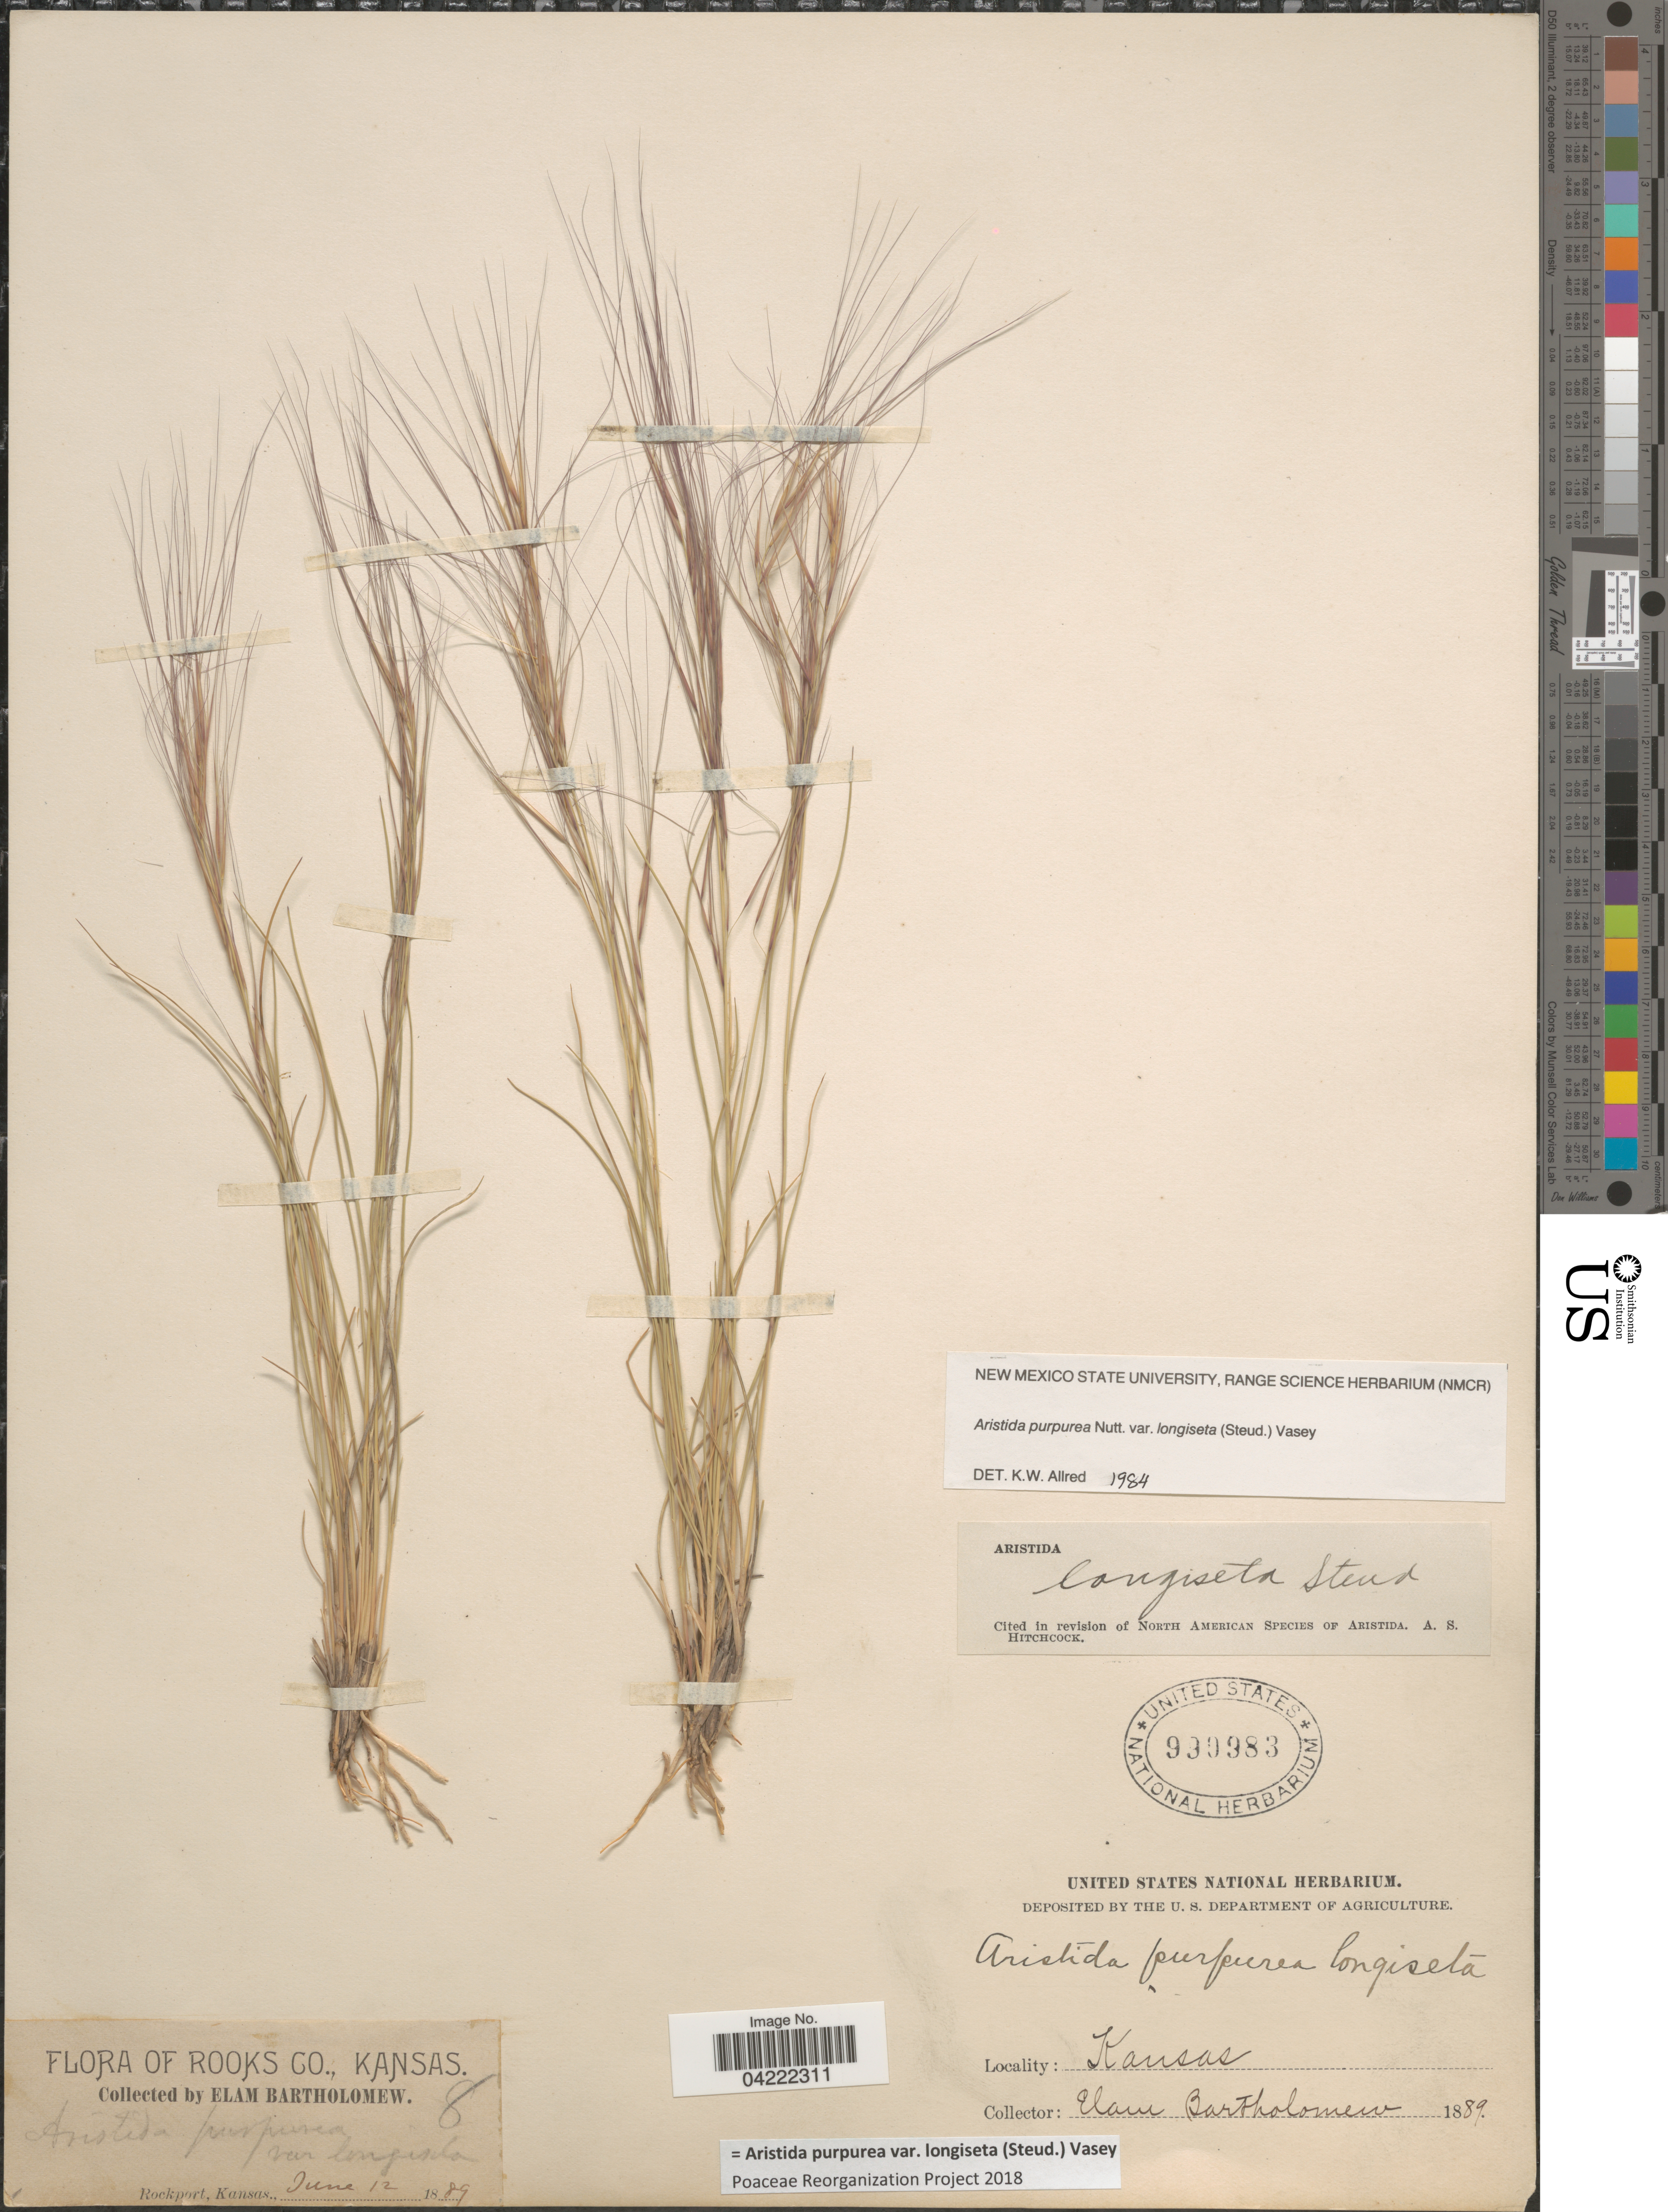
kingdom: Plantae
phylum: Tracheophyta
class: Liliopsida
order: Poales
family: Poaceae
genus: Aristida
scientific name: Aristida purpurea var. longiseta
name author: (Steud.) Vasey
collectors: E. Bartholomew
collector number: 8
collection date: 1889-06-12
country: United States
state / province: Texas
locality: Rooks Co. Rockport.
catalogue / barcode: US 990983